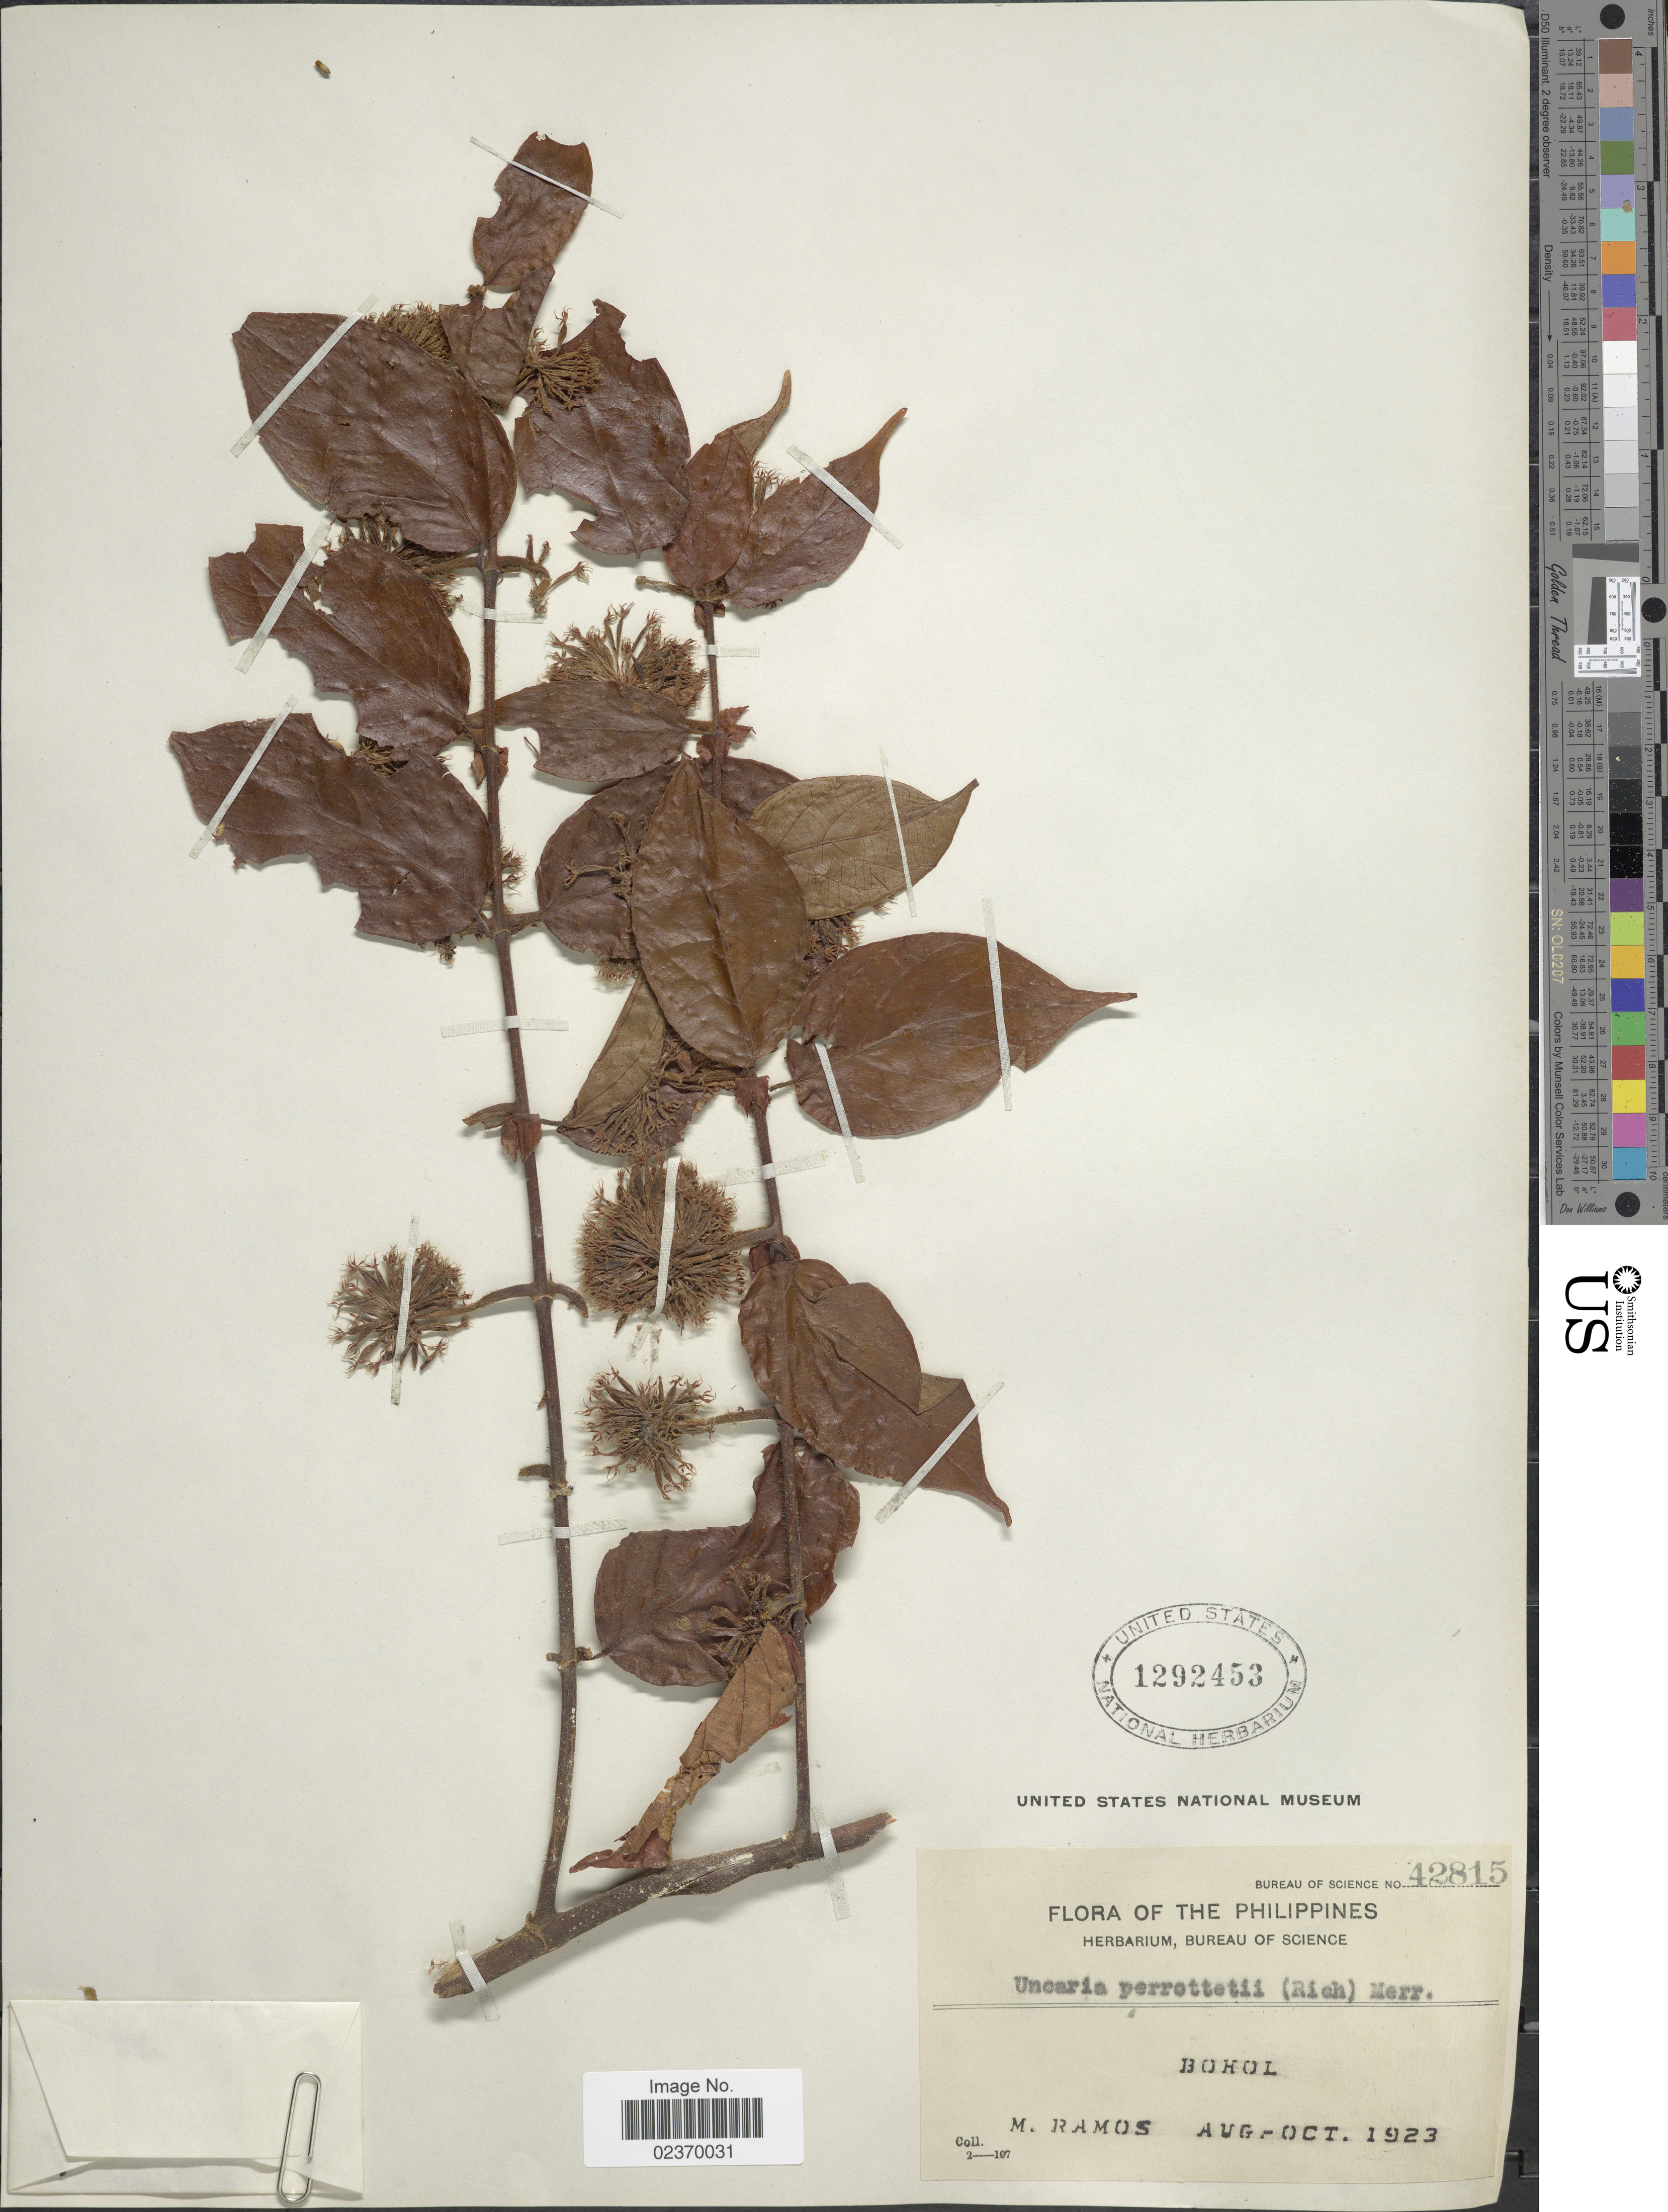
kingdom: Plantae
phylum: Tracheophyta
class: Magnoliopsida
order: Gentianales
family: Rubiaceae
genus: Uncaria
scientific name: Uncaria perrottetii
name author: (A. Rich.) Merr.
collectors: M. Ramos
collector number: Bureau of Science 42815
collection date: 1923-08/1923-10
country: Philippines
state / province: Central Visayas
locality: Bohol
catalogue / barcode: US 1292453